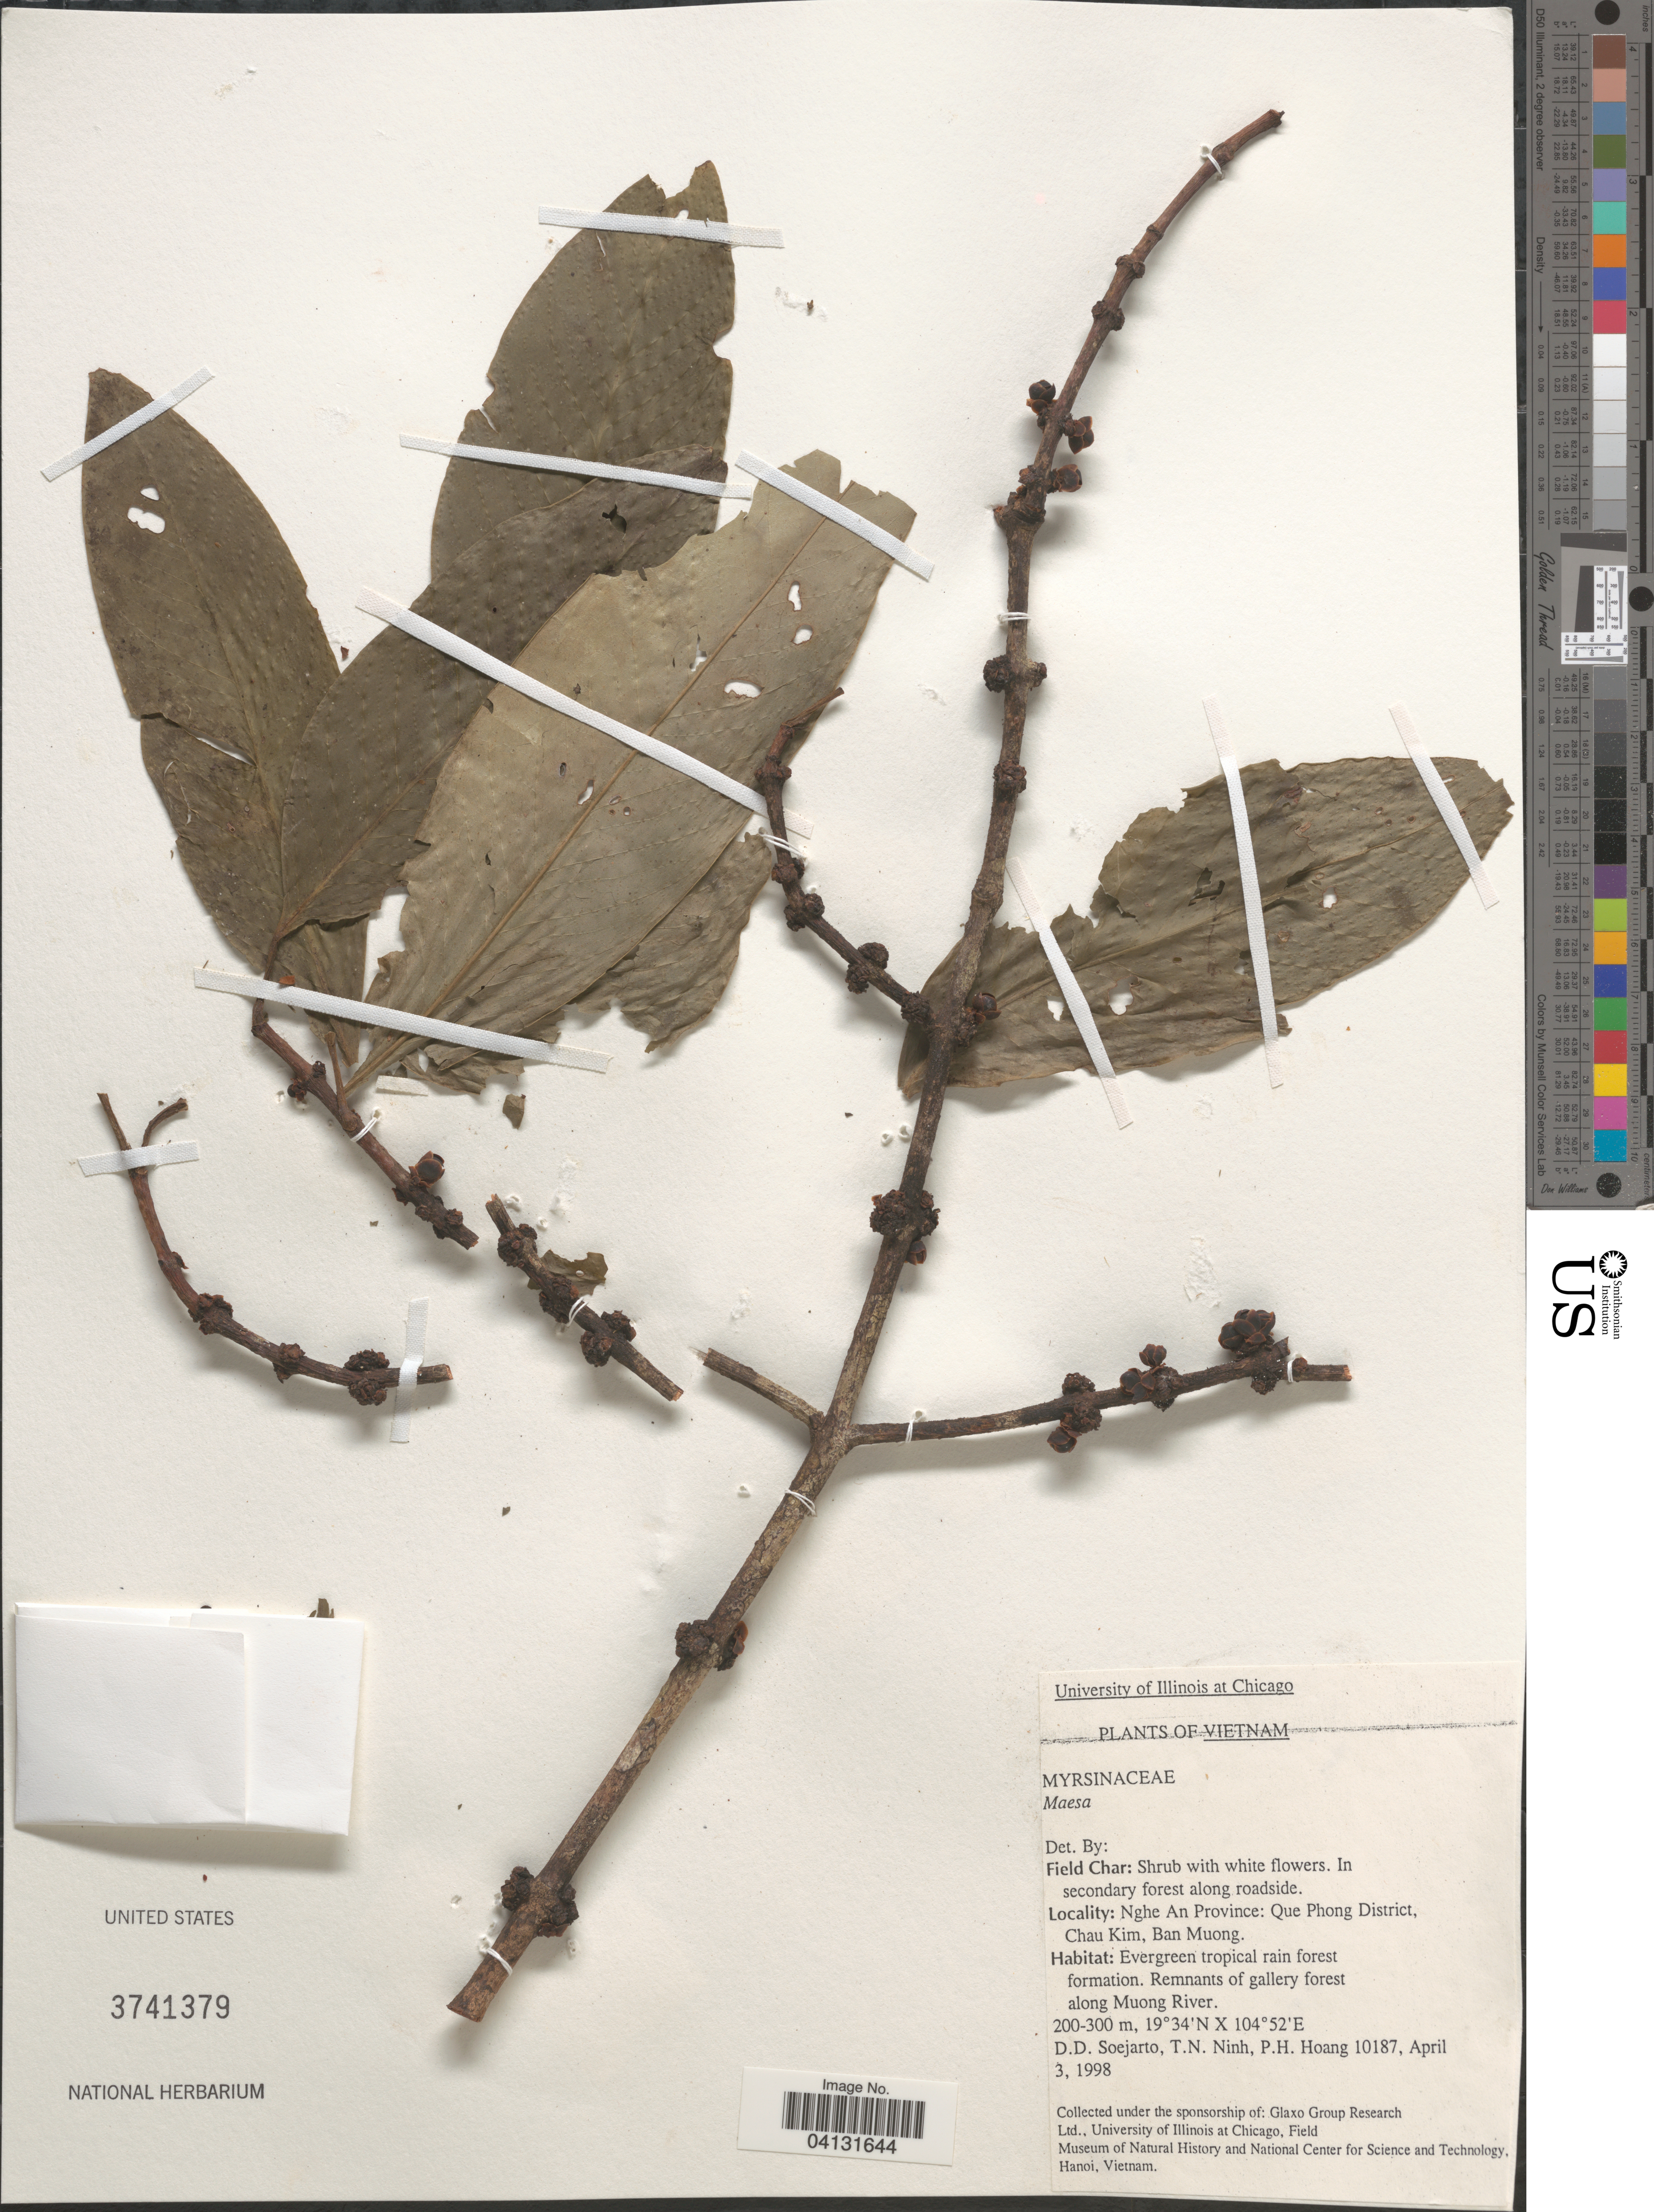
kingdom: Plantae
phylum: Tracheophyta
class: Magnoliopsida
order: Ericales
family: Primulaceae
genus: Maesa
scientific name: Maesa sp.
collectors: T. N. Ninh & P. H. Hoang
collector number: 10187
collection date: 1998-04-03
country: Vietnam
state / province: Nghe An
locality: Que Phong District, Chau Kim, Ban Muong. Remnants of gallery forest along Muong River.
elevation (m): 200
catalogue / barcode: US 3741379